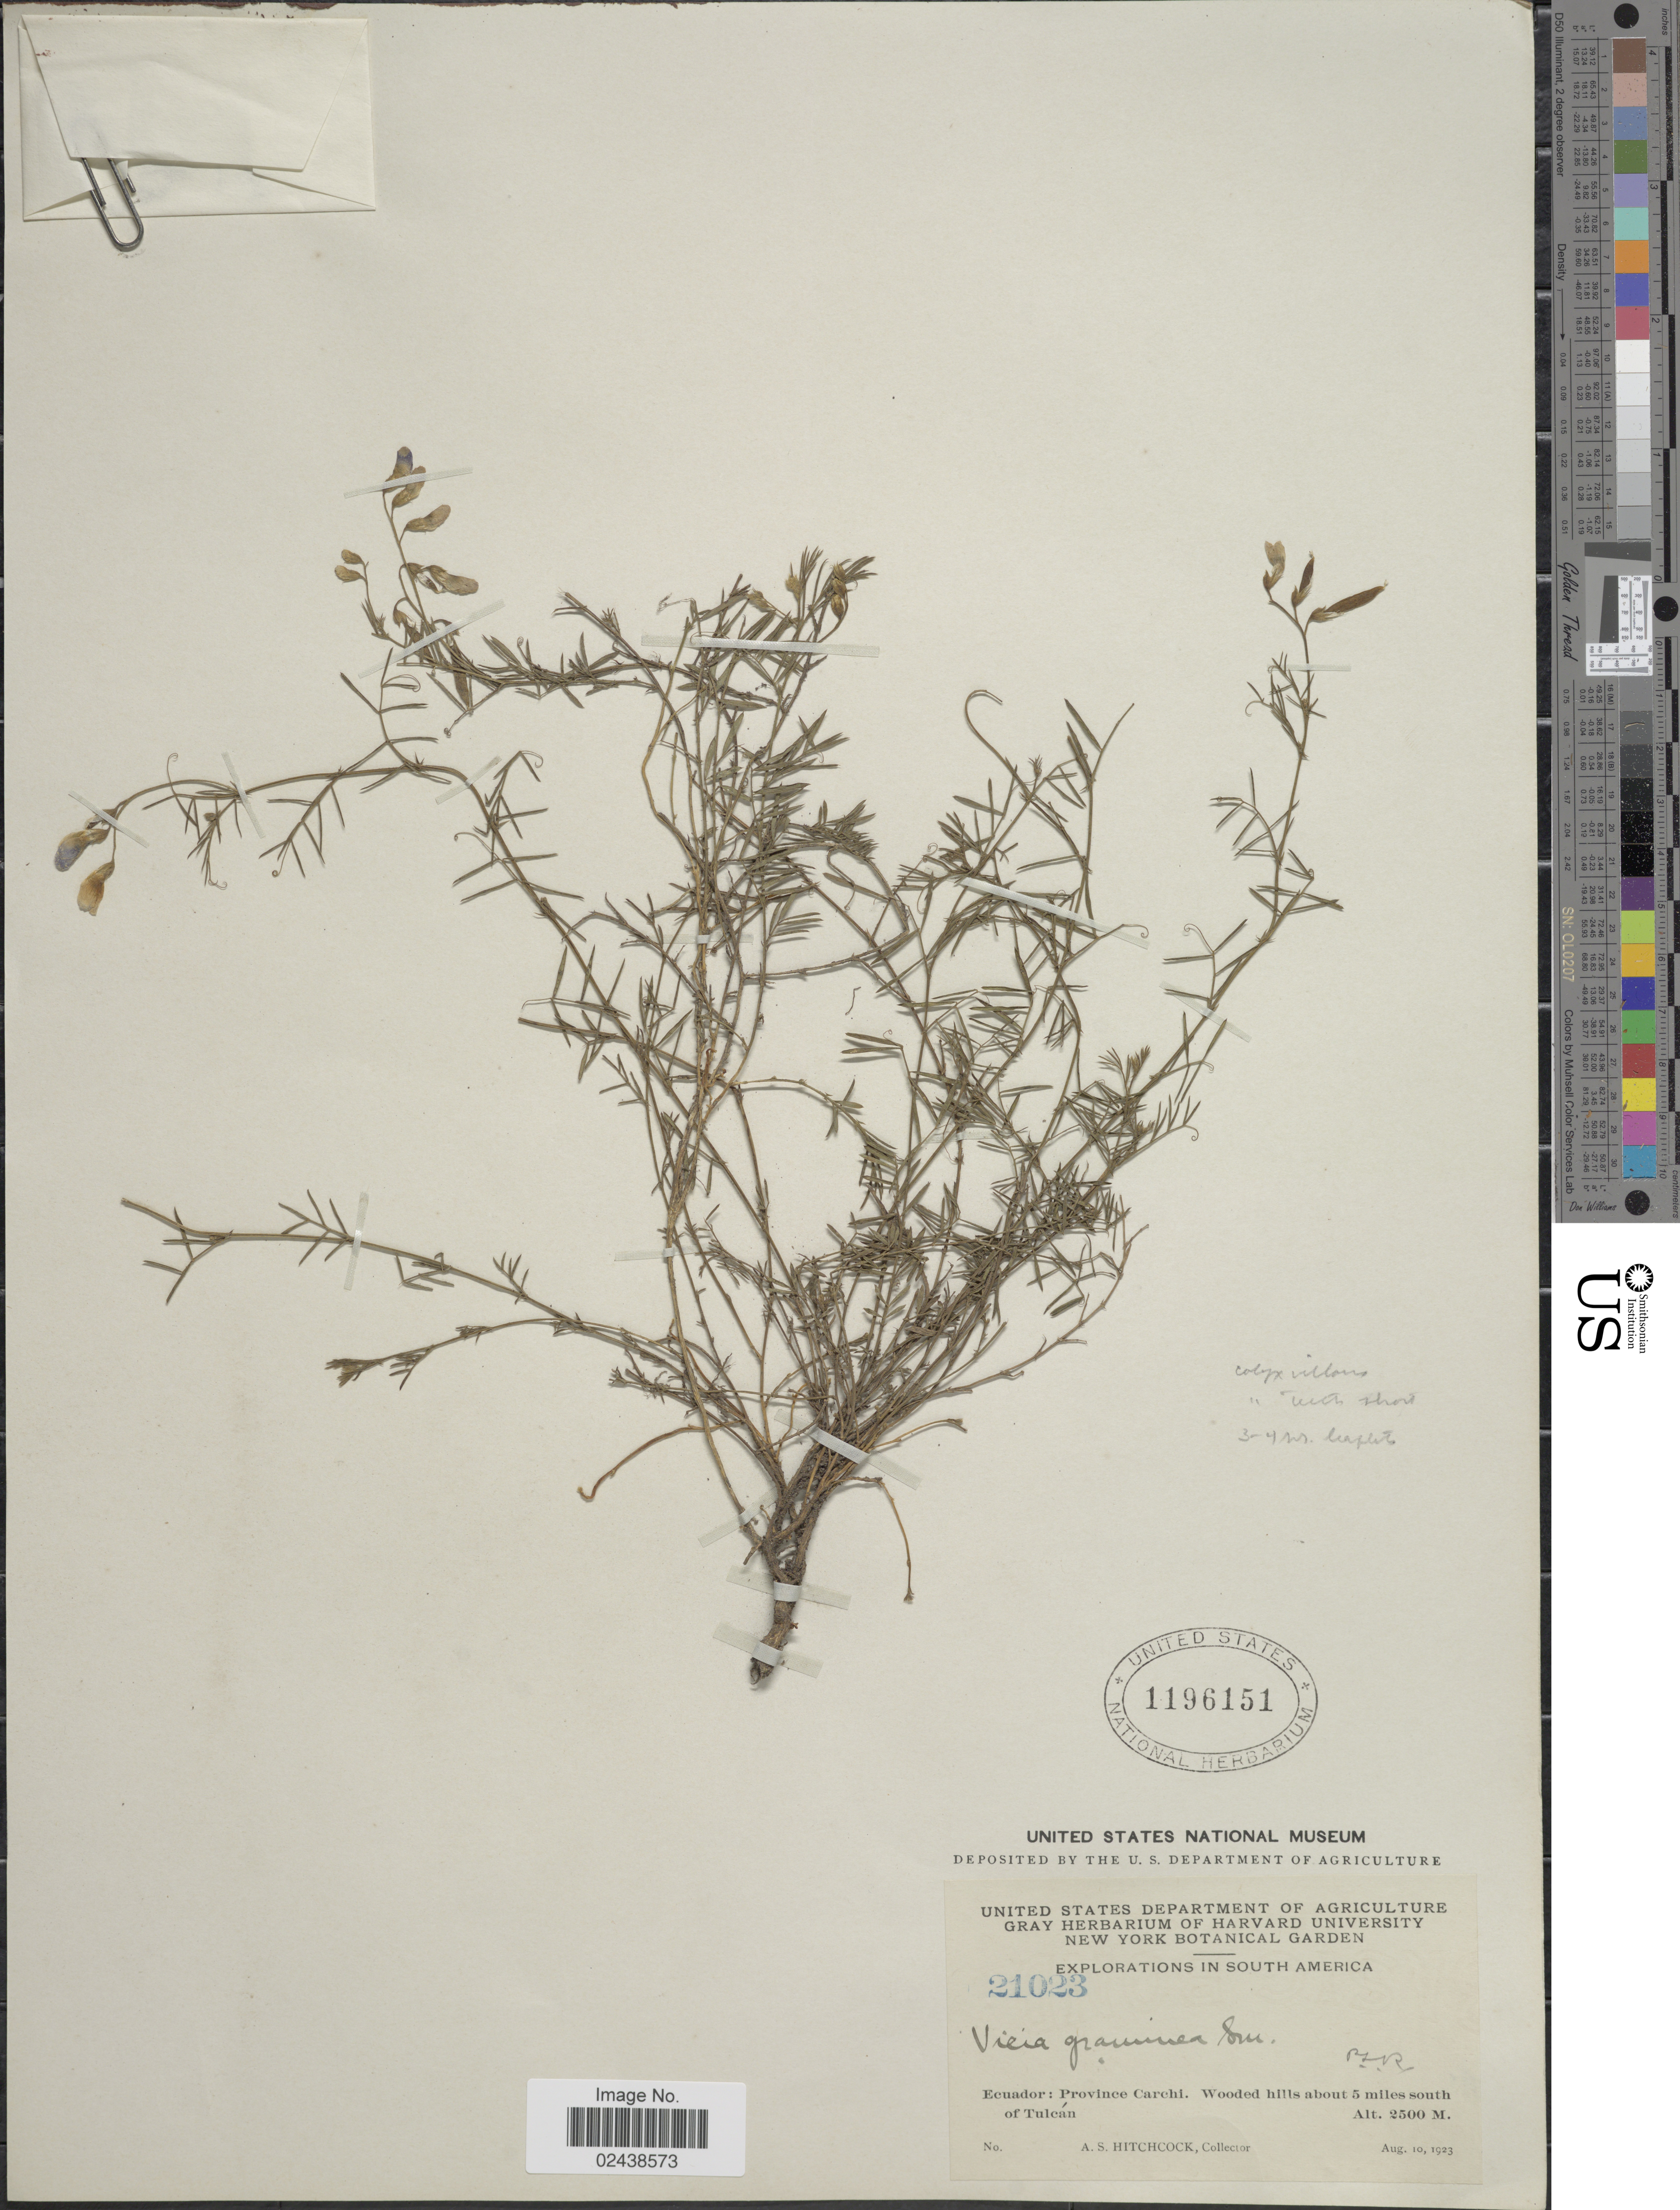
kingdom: Plantae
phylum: Tracheophyta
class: Magnoliopsida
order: Fabales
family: Fabaceae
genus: Vicia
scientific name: Vicia graminea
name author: Sm.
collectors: A. S. Hitchcock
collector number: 21023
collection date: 1923-08-10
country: Ecuador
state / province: Carchi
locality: Wooded hills about 5 miles south of Tulcan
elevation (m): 2500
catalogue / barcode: US 1196151